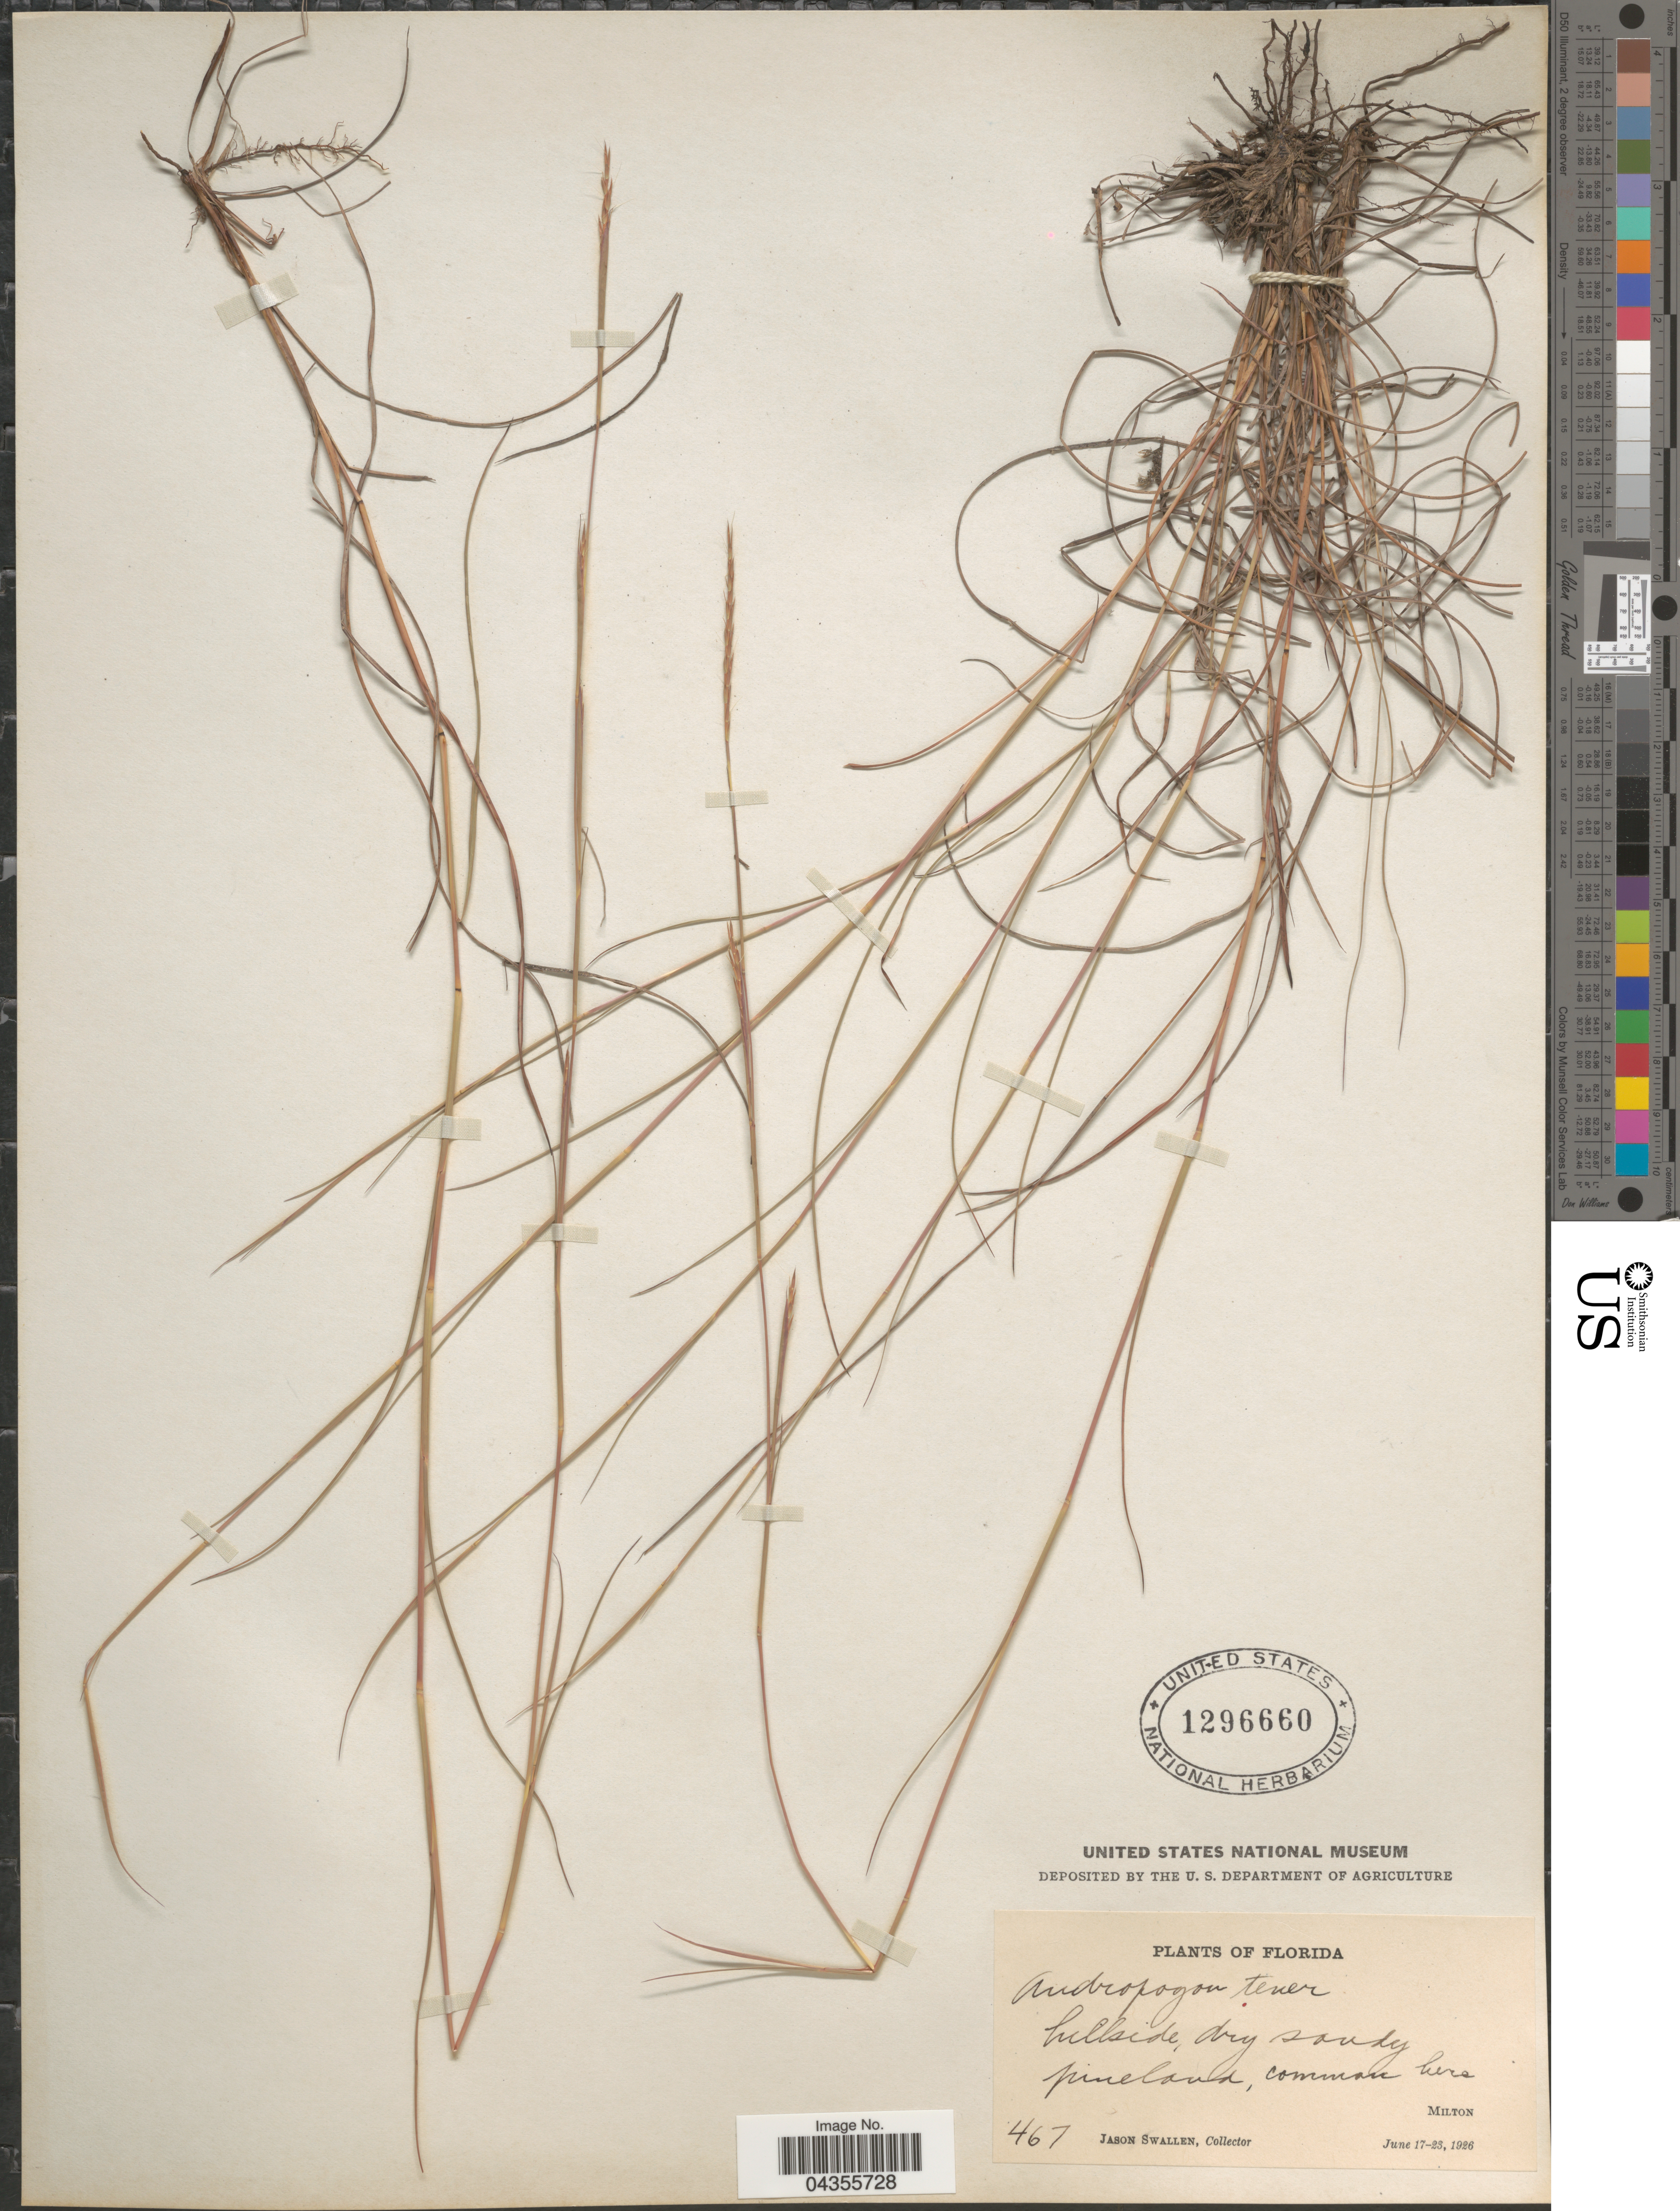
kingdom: Plantae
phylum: Tracheophyta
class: Liliopsida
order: Poales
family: Poaceae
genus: Schizachyrium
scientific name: Schizachyrium tenerum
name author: Nees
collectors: J. R. Swallen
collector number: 467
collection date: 1926-06-17/1926-06-23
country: United States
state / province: Florida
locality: Hillside, dry sandy pineland, common here. Milton.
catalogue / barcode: US 1296660